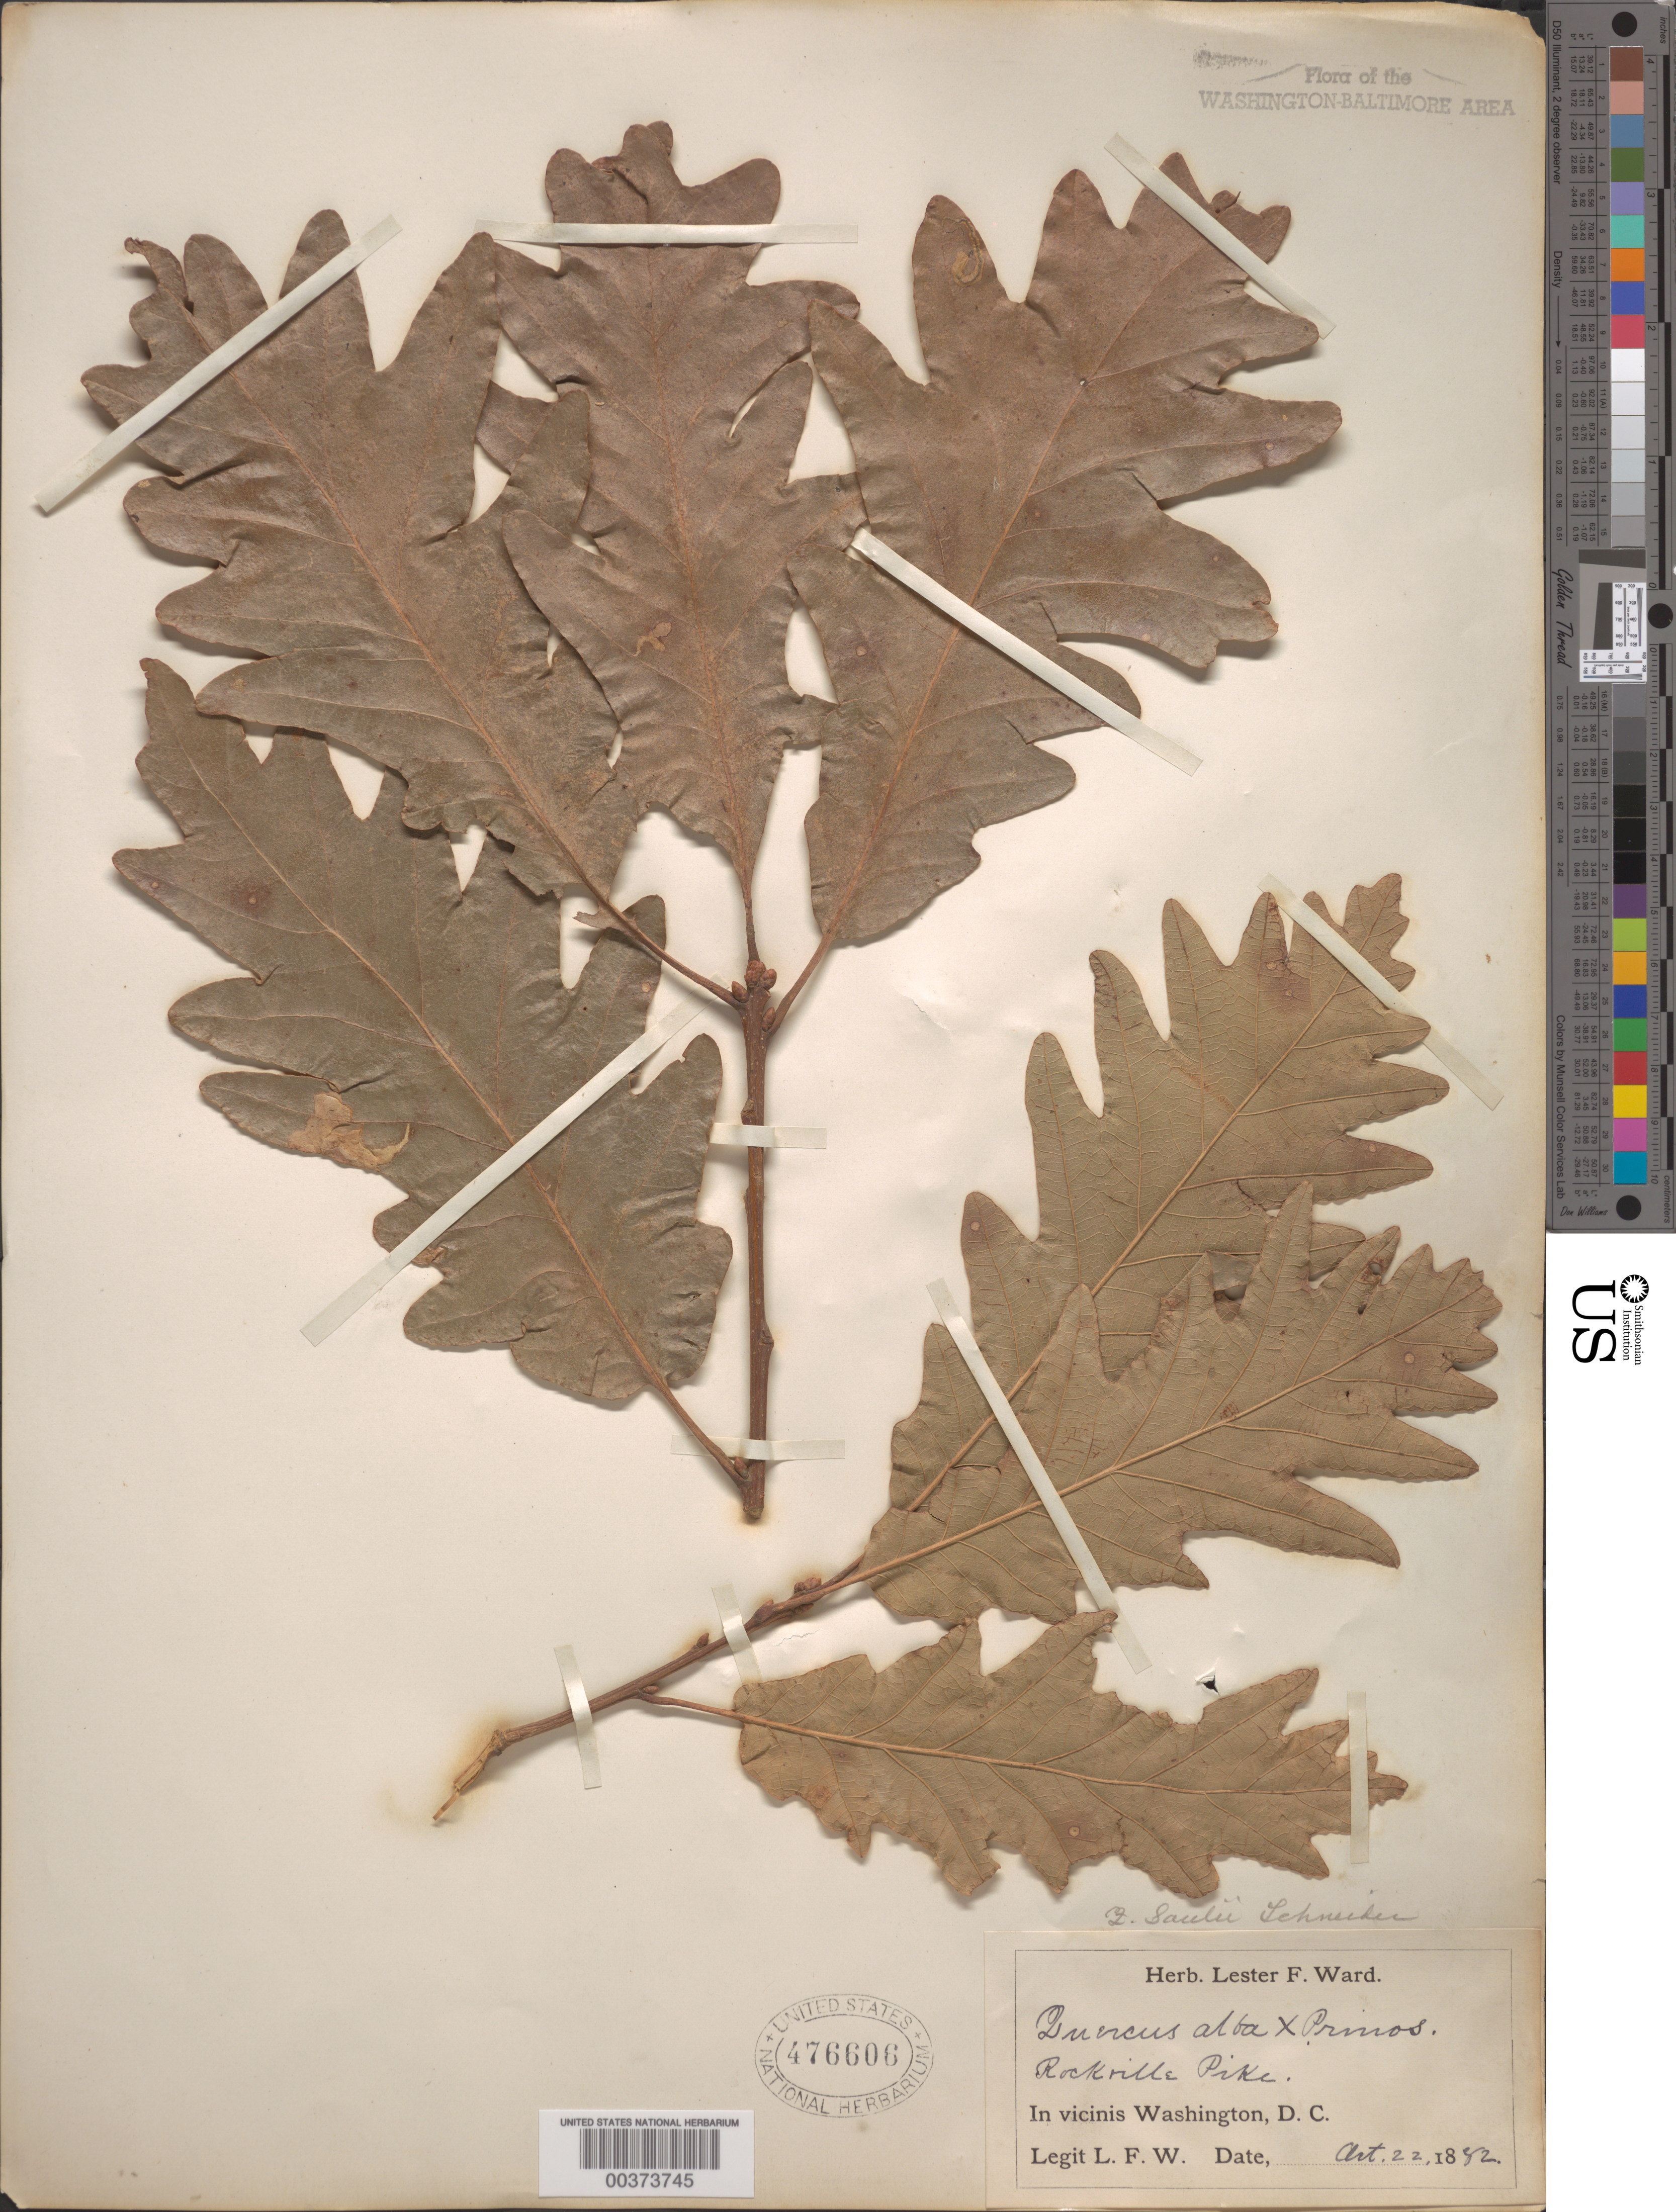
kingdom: Plantae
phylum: Tracheophyta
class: Magnoliopsida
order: Fagales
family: Fagaceae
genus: Quercus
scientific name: Quercus x saulii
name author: C. K. Schneider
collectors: L. F. Ward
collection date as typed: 22 Oct 1882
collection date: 1882-10-22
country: United States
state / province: District of Columbia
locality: Washington DC area, Rockville Pike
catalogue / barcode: US 476606